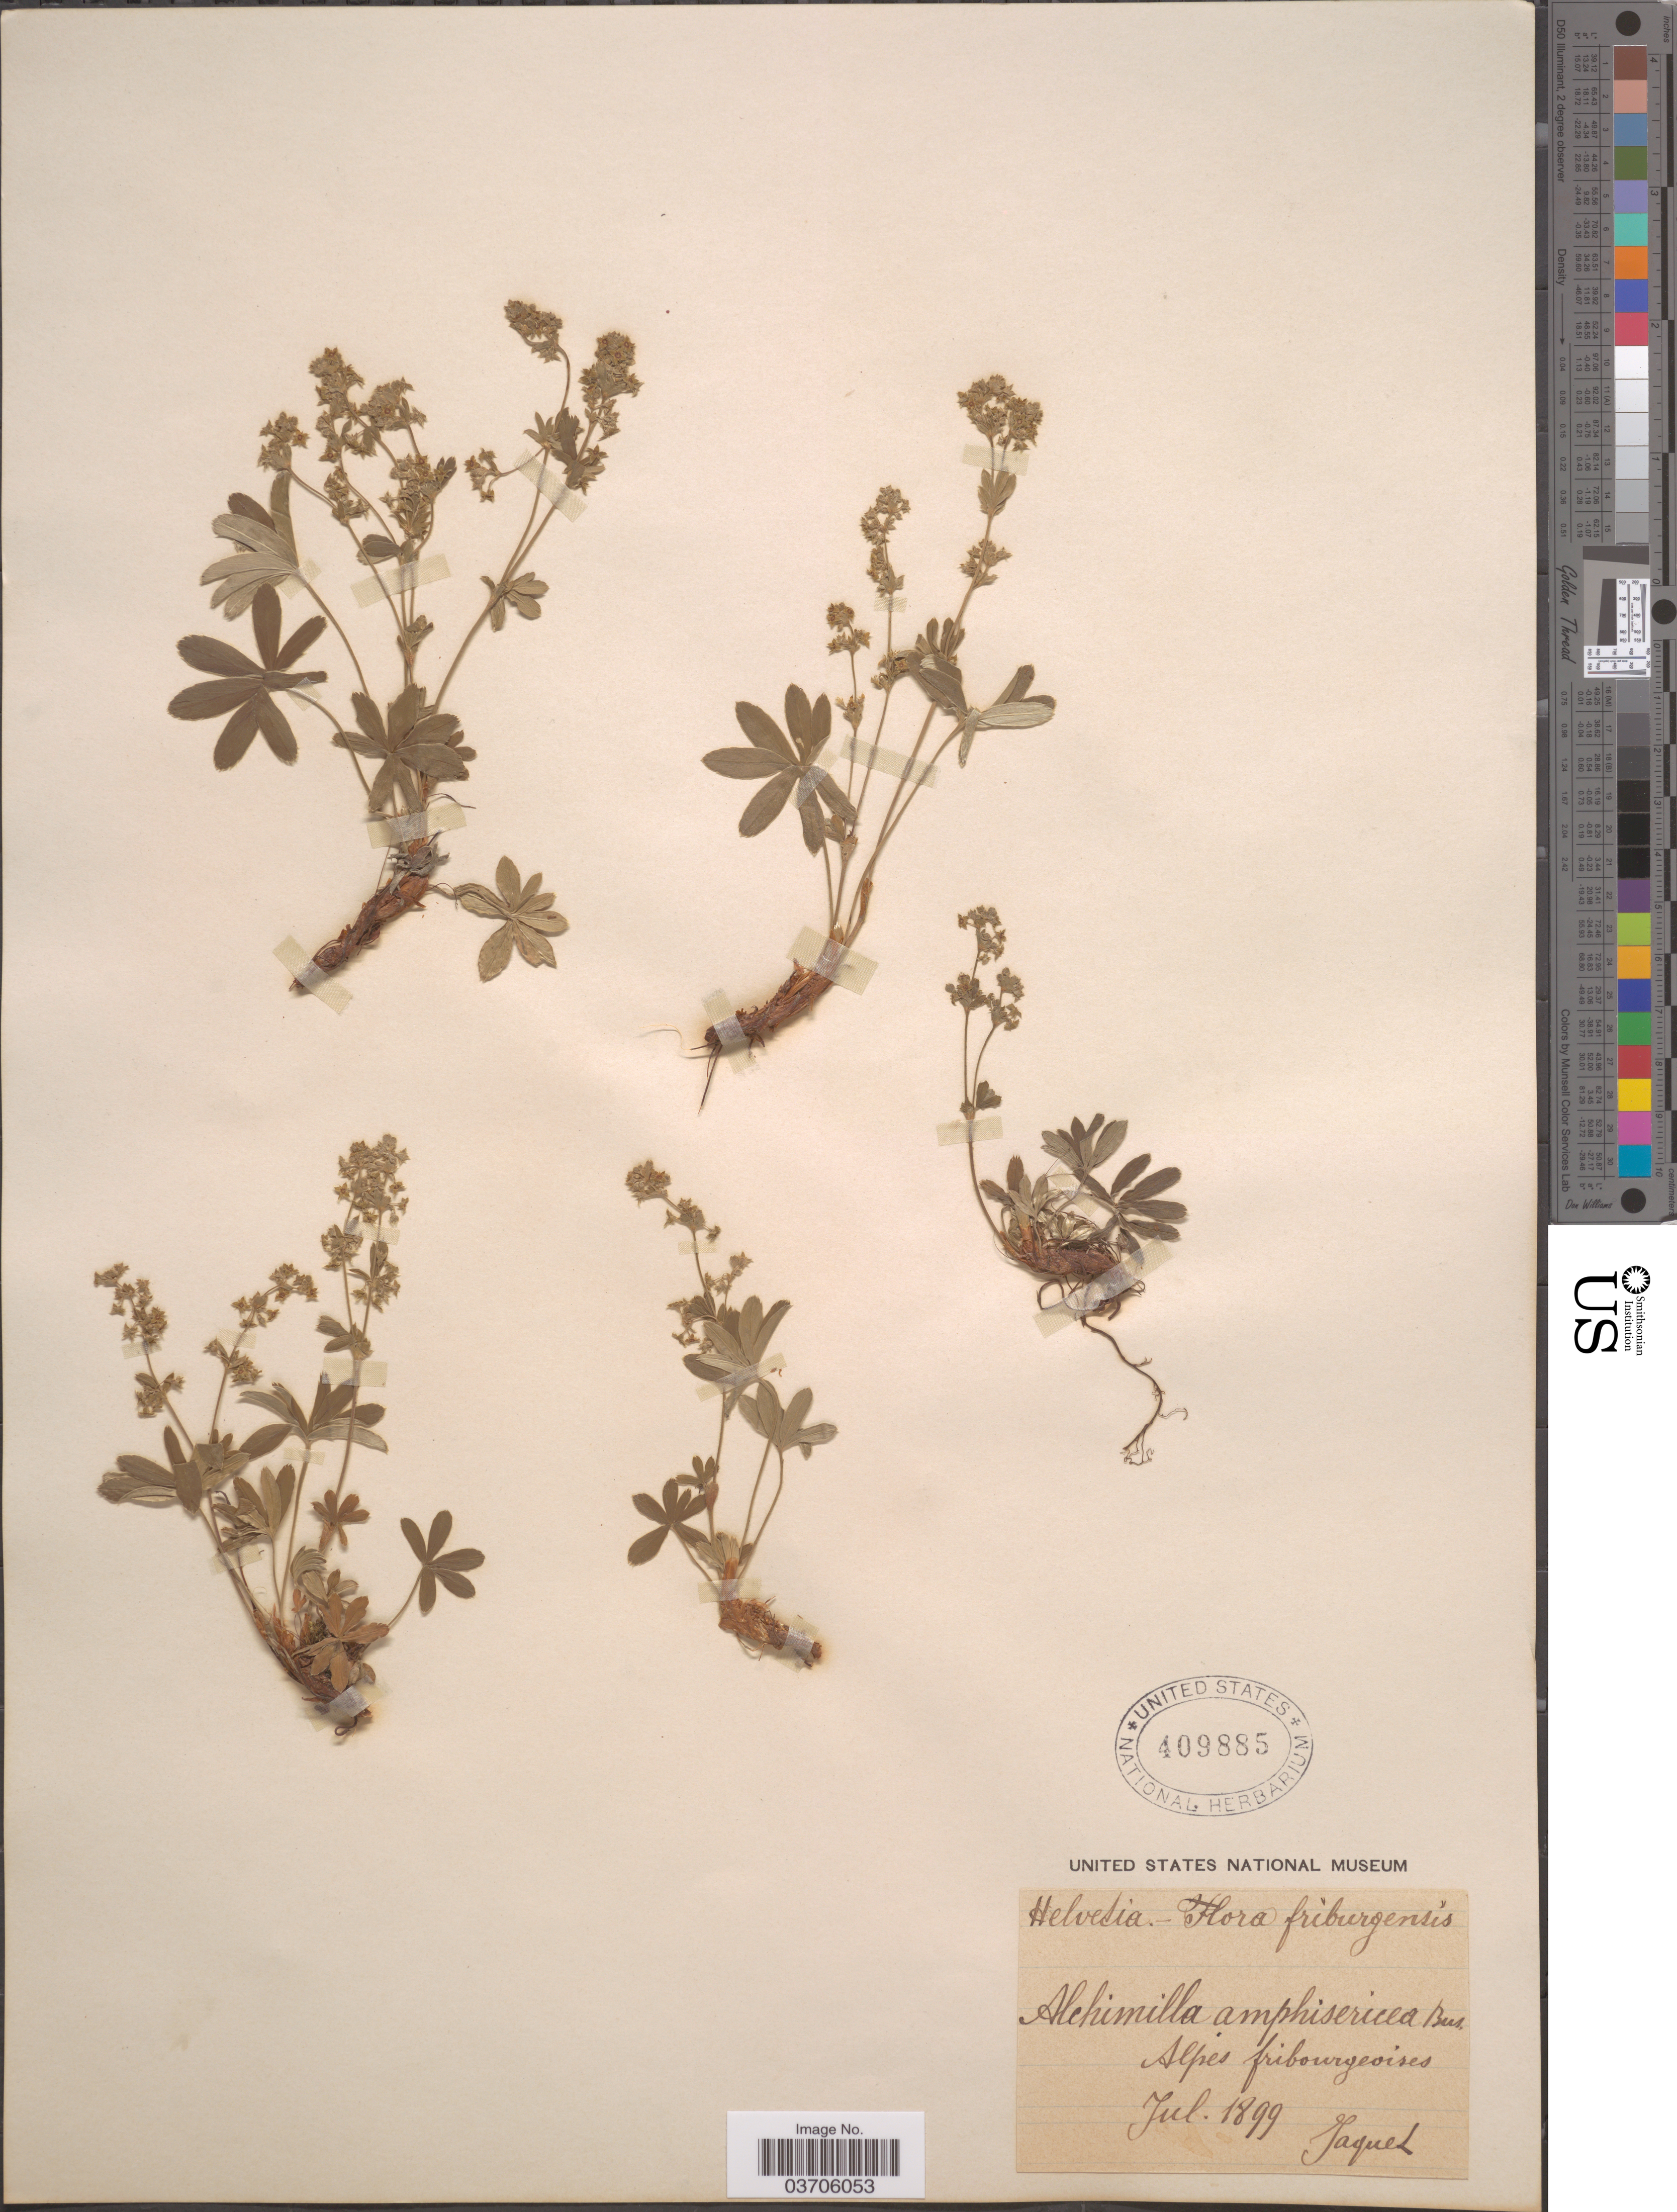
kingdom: Plantae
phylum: Tracheophyta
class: Magnoliopsida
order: Rosales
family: Rosaceae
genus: Alchemilla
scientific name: Alchemilla amphisericea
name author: Dörfl. ex Schube & Dalla Torre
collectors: -. Jaquet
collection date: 1899-07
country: Switzerland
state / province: Fribourg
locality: Helvetia - friburgensis. Alpes fribourgeoises.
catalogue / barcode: US 409885